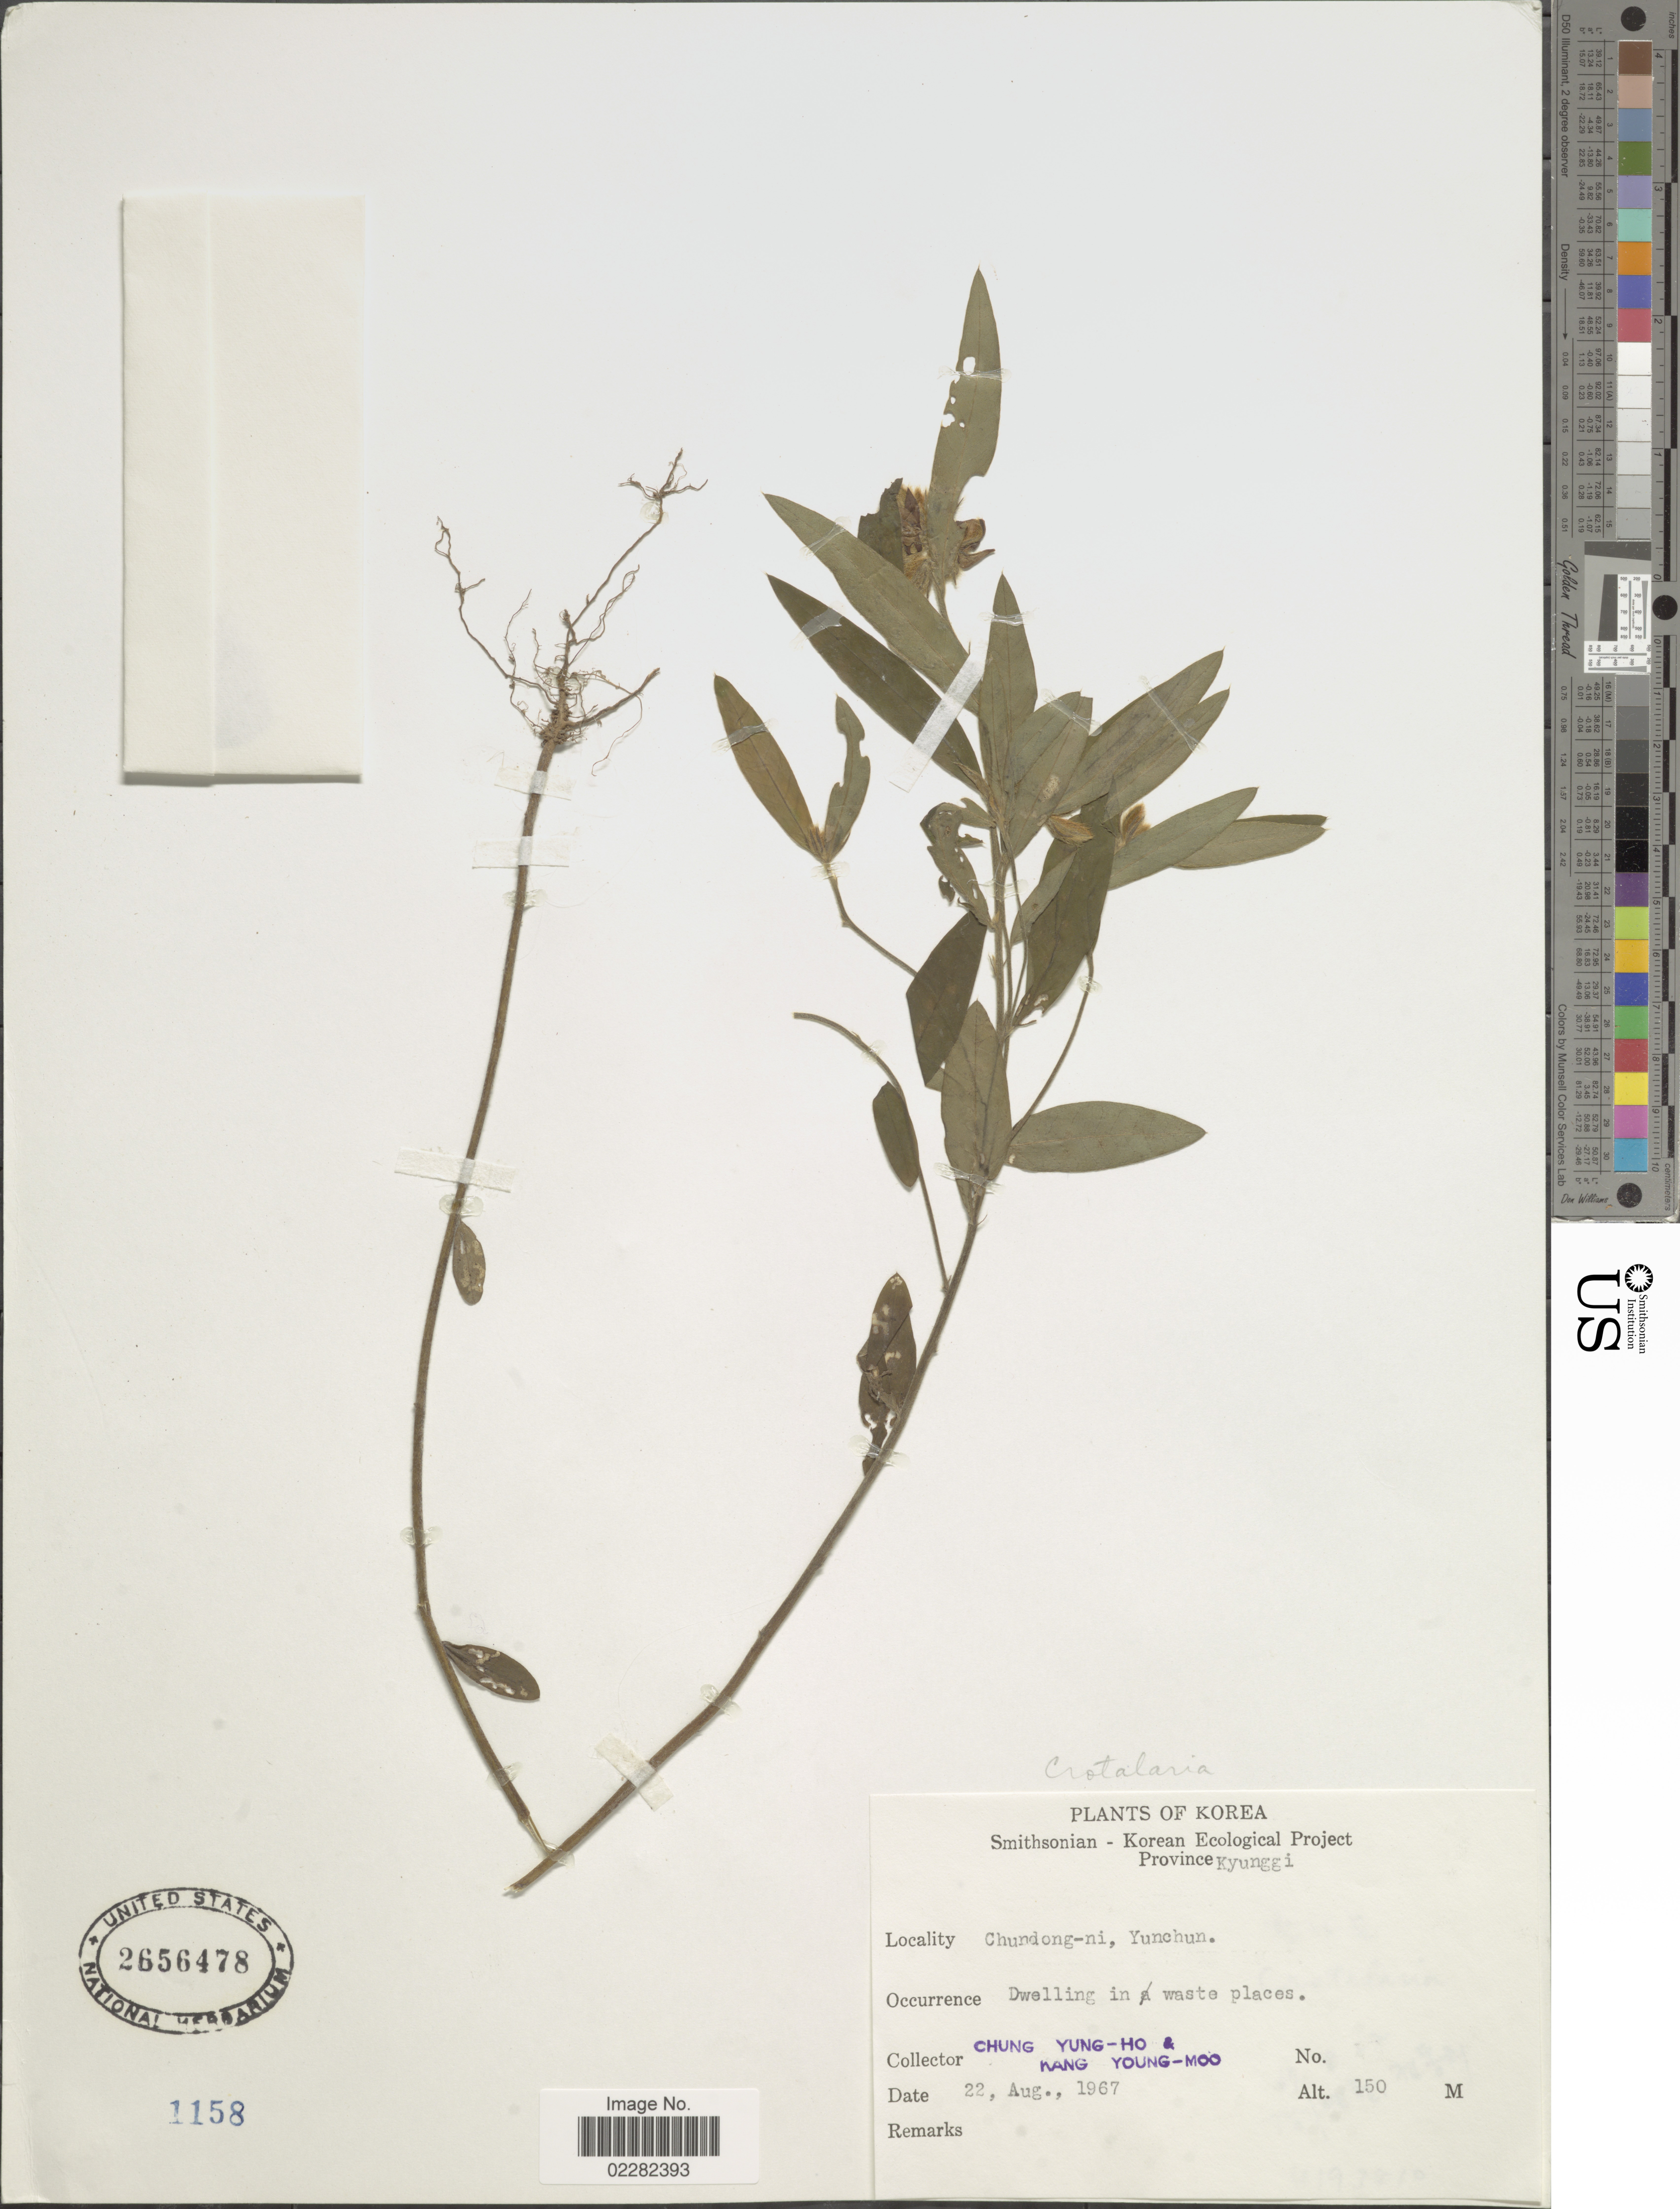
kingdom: Plantae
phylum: Tracheophyta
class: Magnoliopsida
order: Fabales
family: Fabaceae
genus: Crotalaria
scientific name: Crotalaria sp.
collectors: Y. Chung & Y. Kang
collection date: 1967-08-22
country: South Korea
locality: Province Kyunggi, Chundong-ni, Yunchun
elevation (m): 150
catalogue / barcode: US 2656478